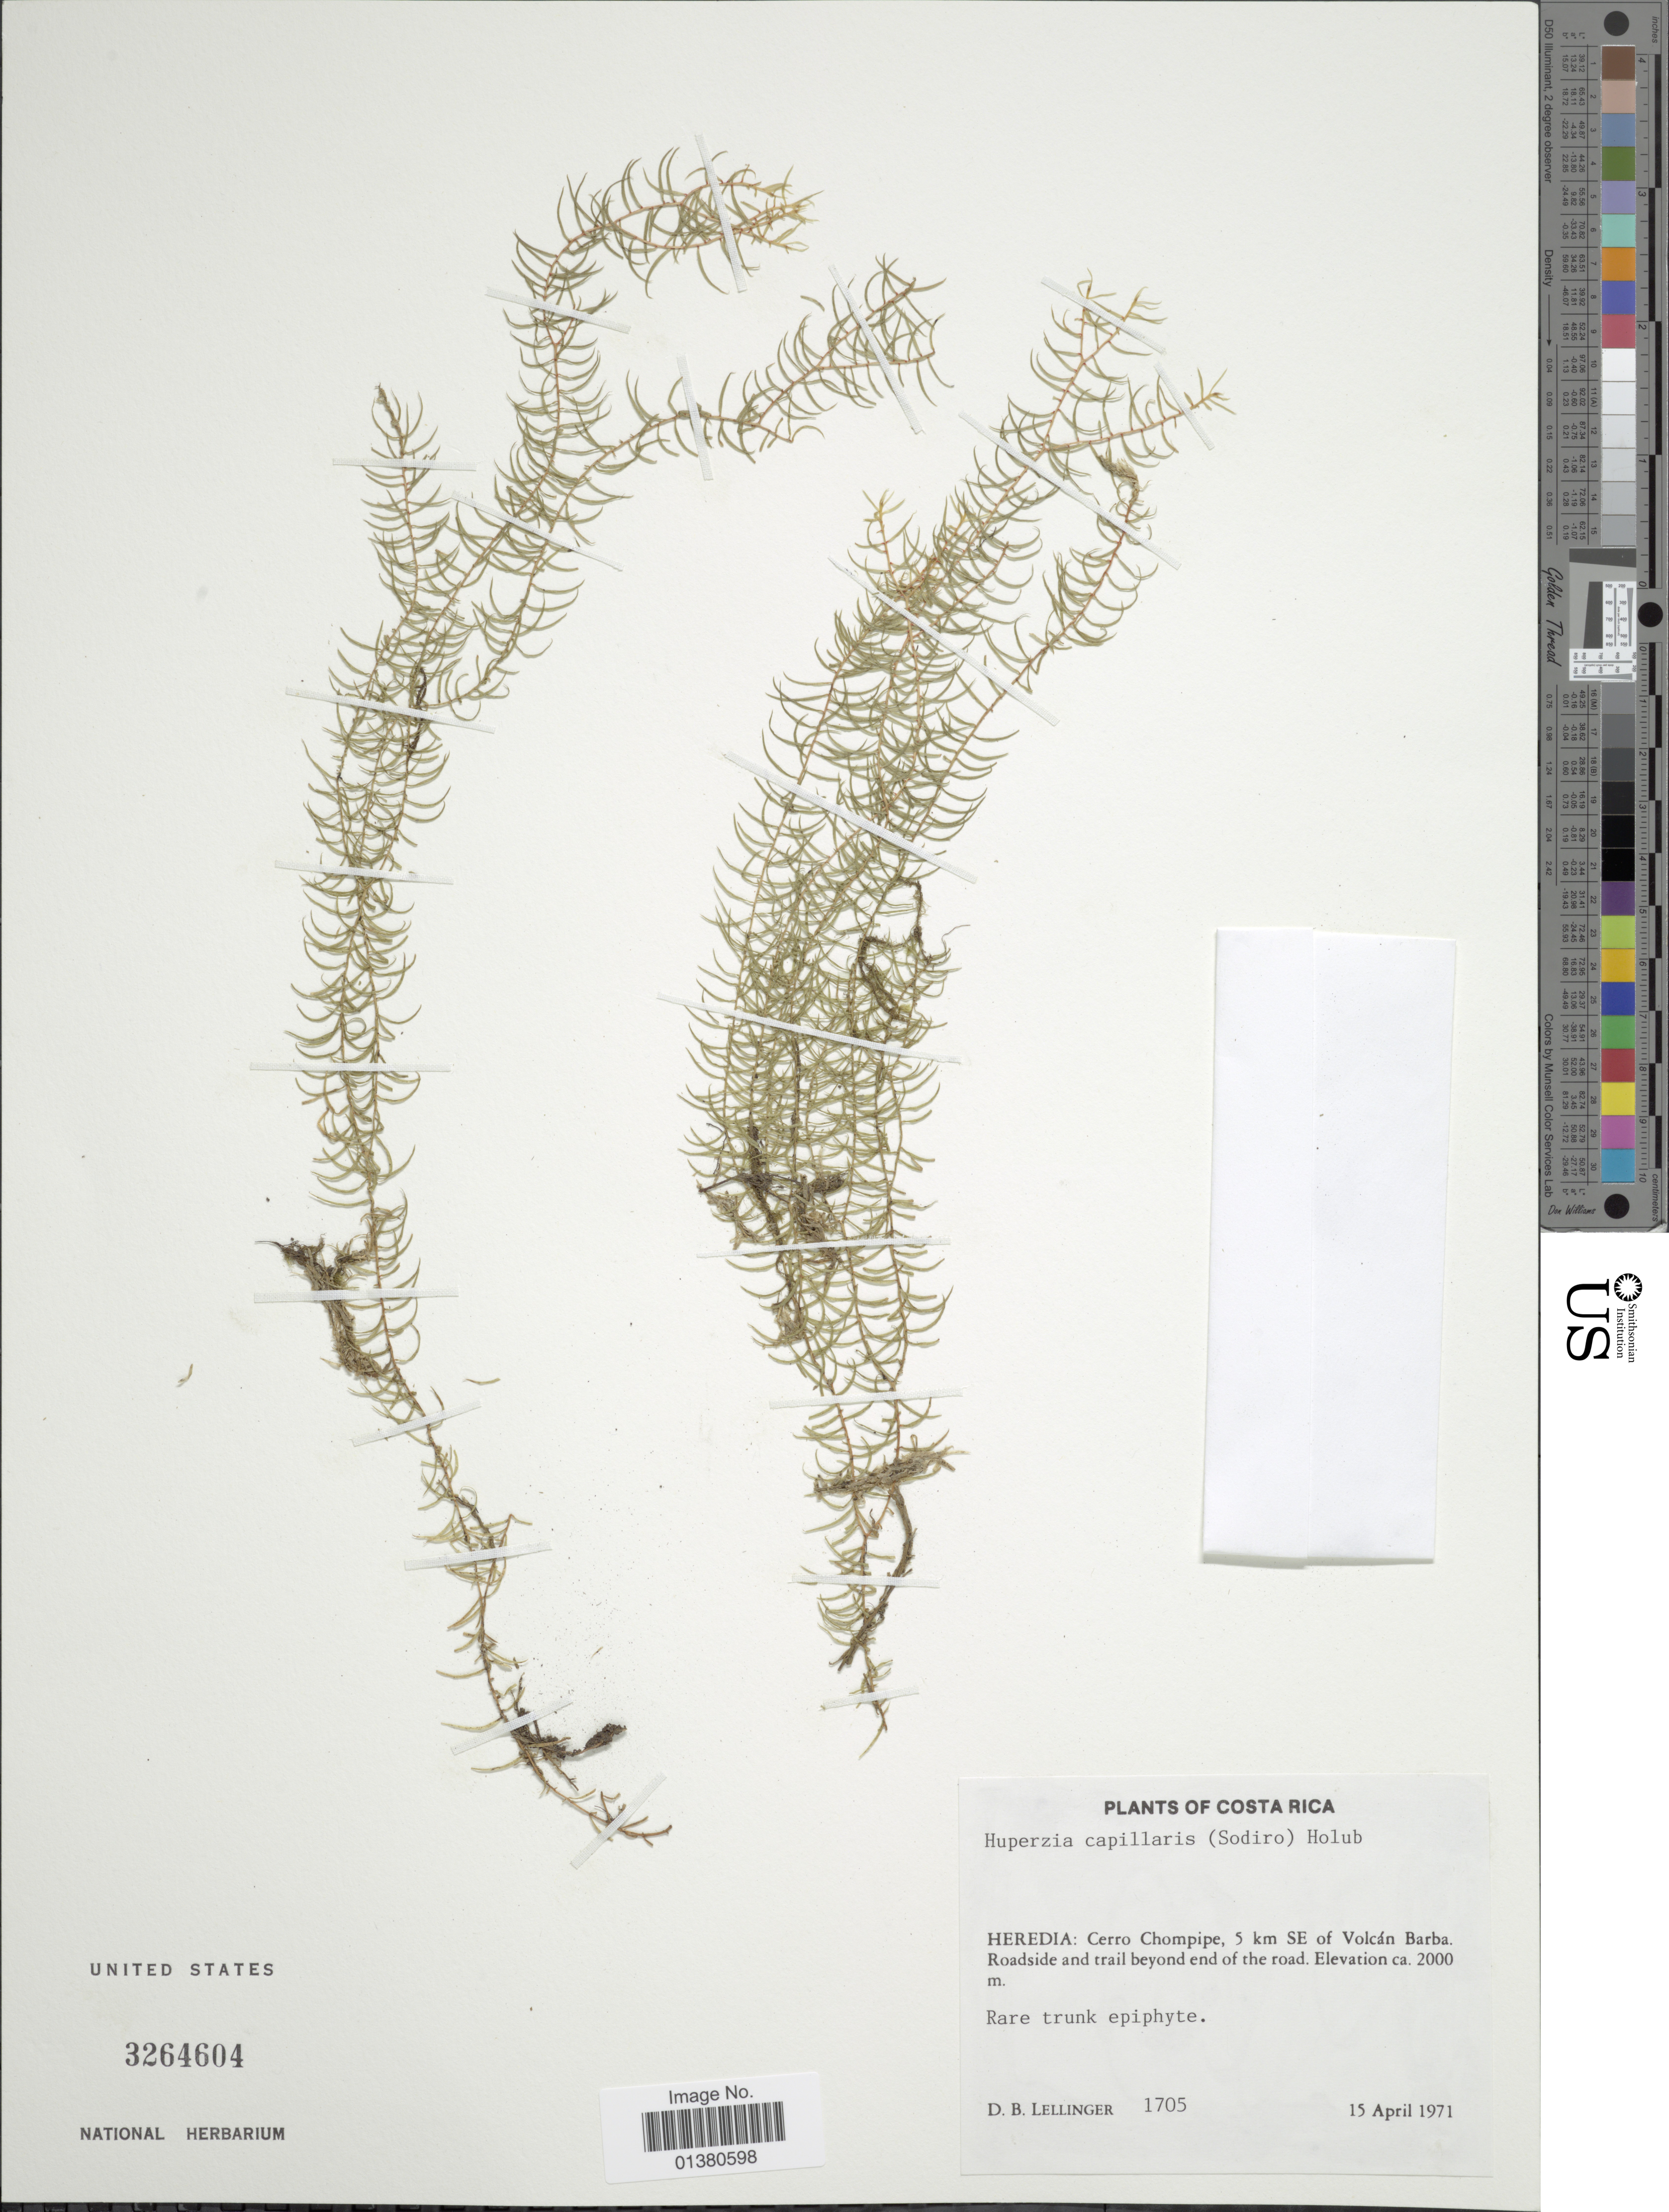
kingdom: Plantae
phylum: Tracheophyta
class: Lycopodiopsida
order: Lycopodiales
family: Lycopodiaceae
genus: Phlegmariurus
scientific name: Phlegmariurus capillaris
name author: (Sodiro) B. Øllg.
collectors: D. B. Lellinger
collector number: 1705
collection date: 1971-04-15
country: Costa Rica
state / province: Heredia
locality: Cerro Chompipe, 5 km SE of Volcán Barba. Roadside and trail beyond enf of the road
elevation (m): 2000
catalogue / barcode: US 3264604